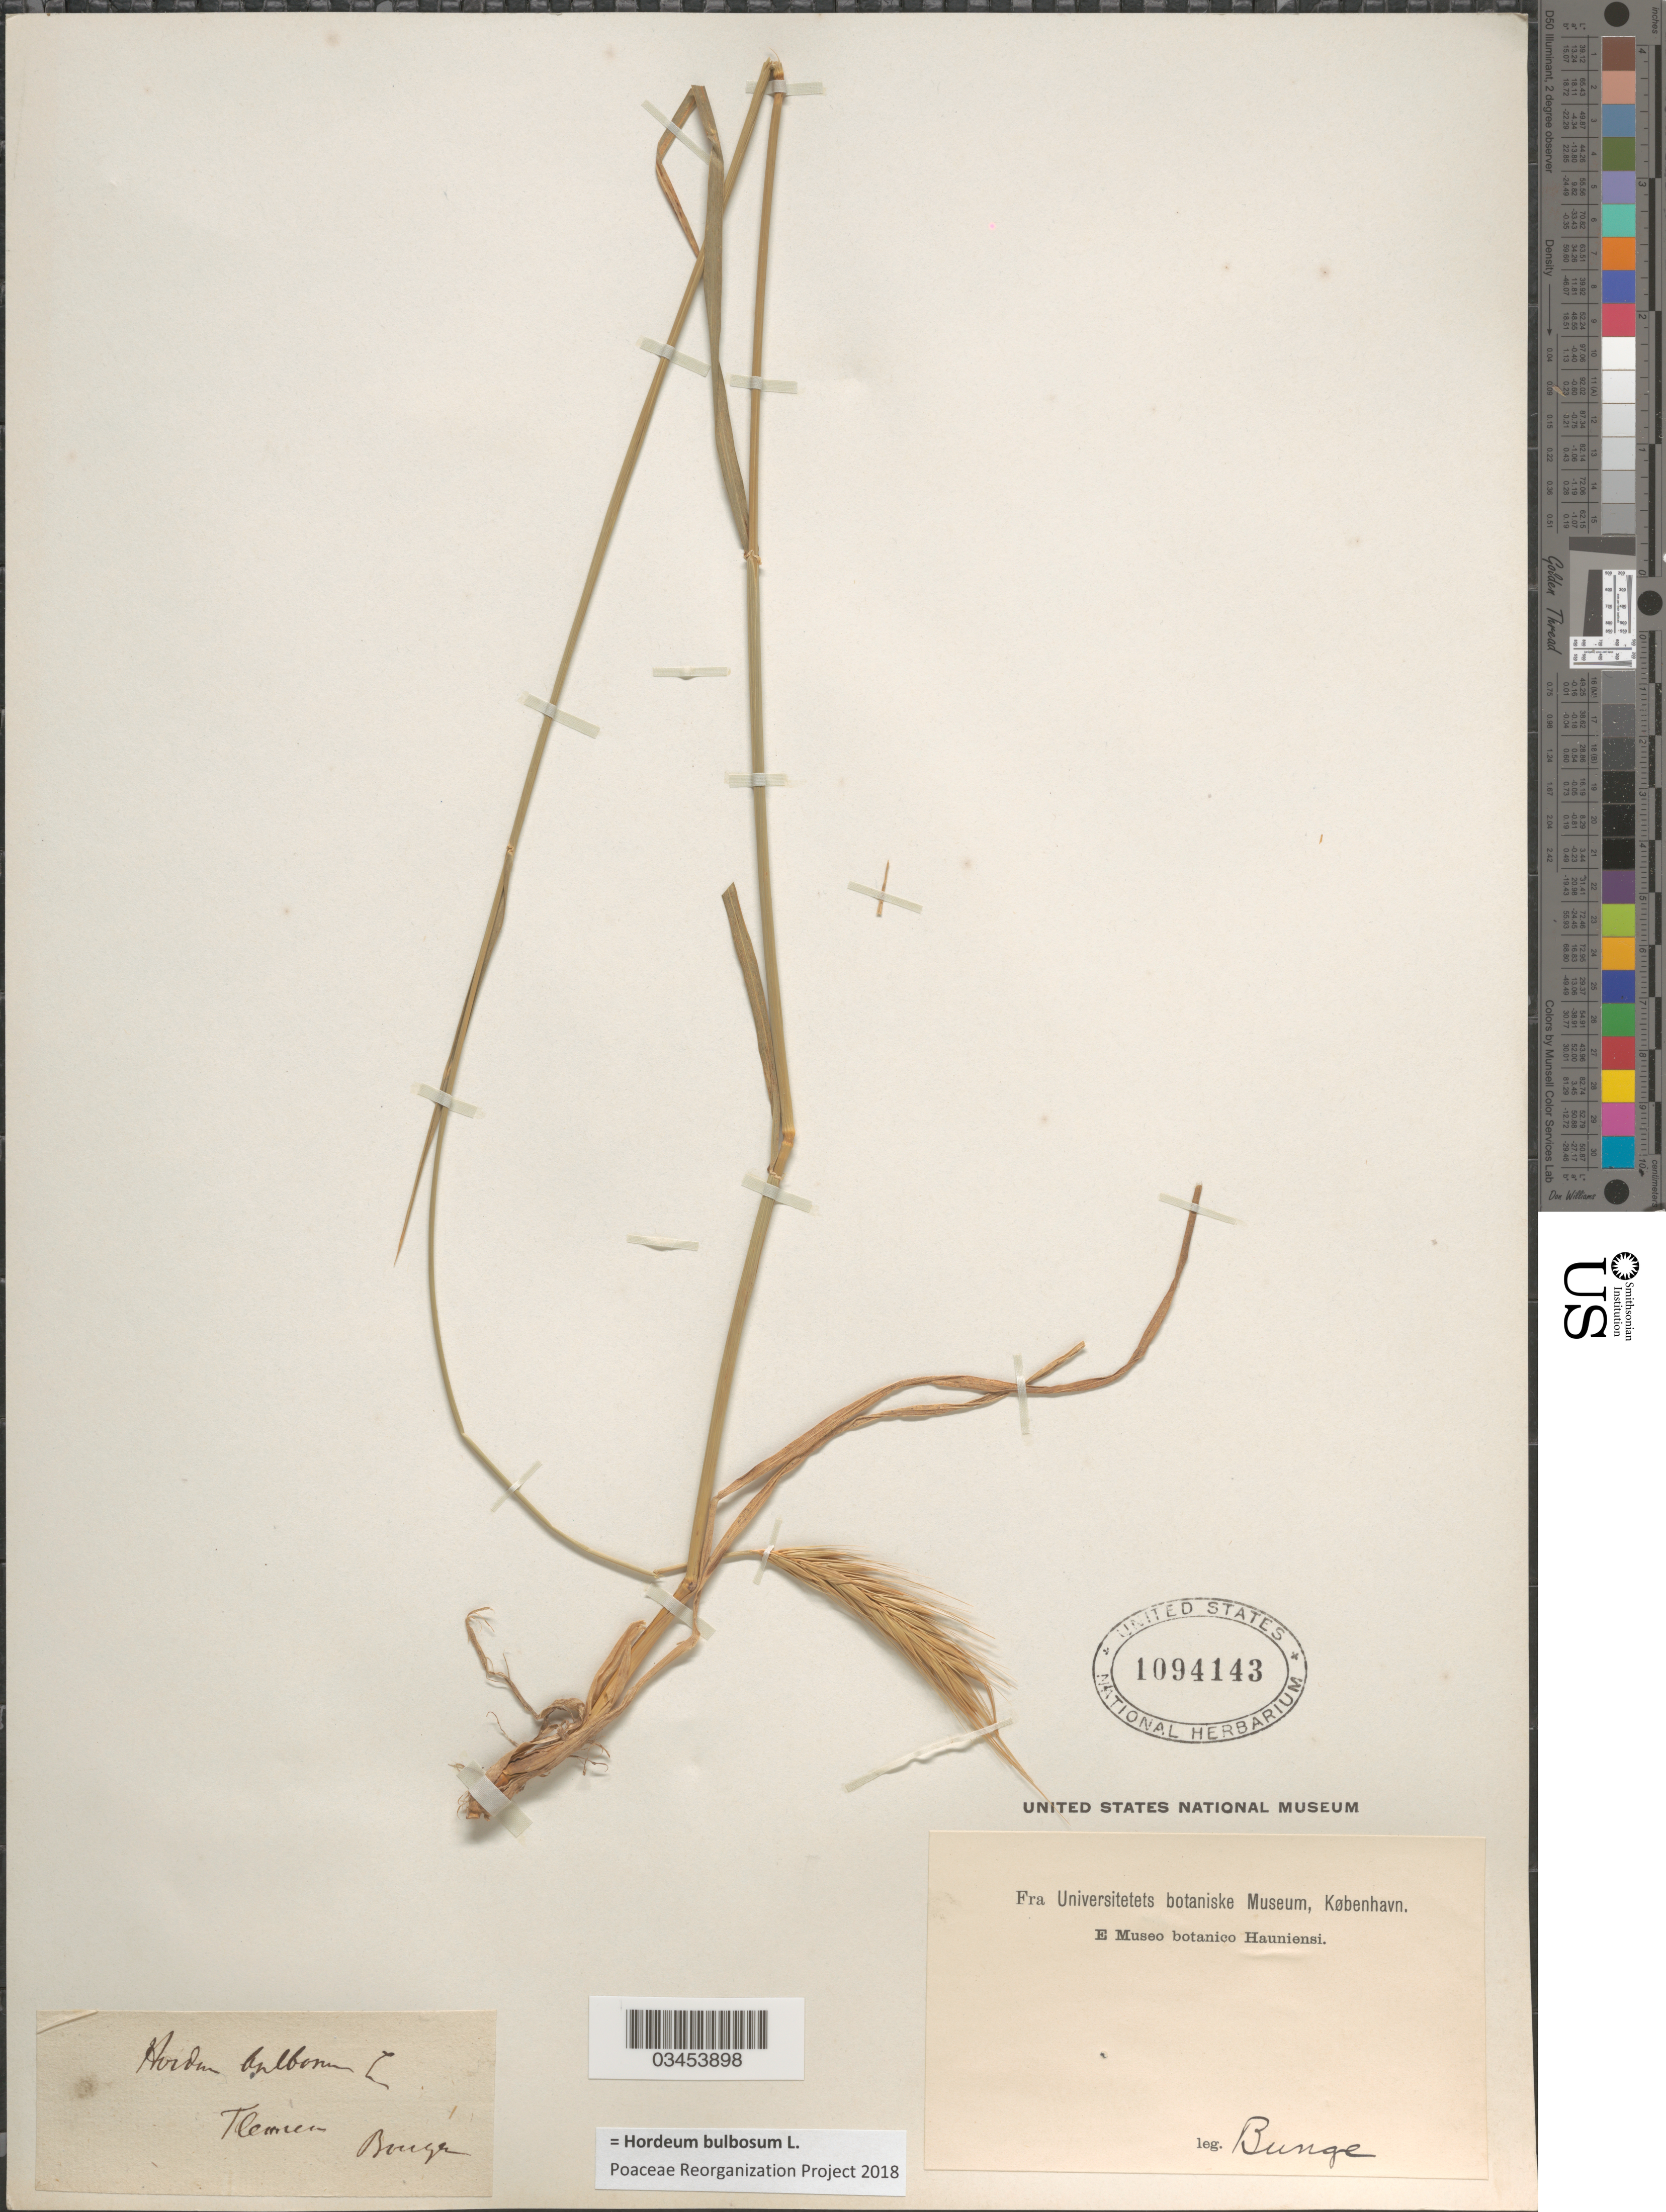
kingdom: Plantae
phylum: Tracheophyta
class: Liliopsida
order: Poales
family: Poaceae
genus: Hordeum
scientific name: Hordeum bulbosum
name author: L.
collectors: A. Bunge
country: Algeria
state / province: Tlemcen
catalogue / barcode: US 1094143